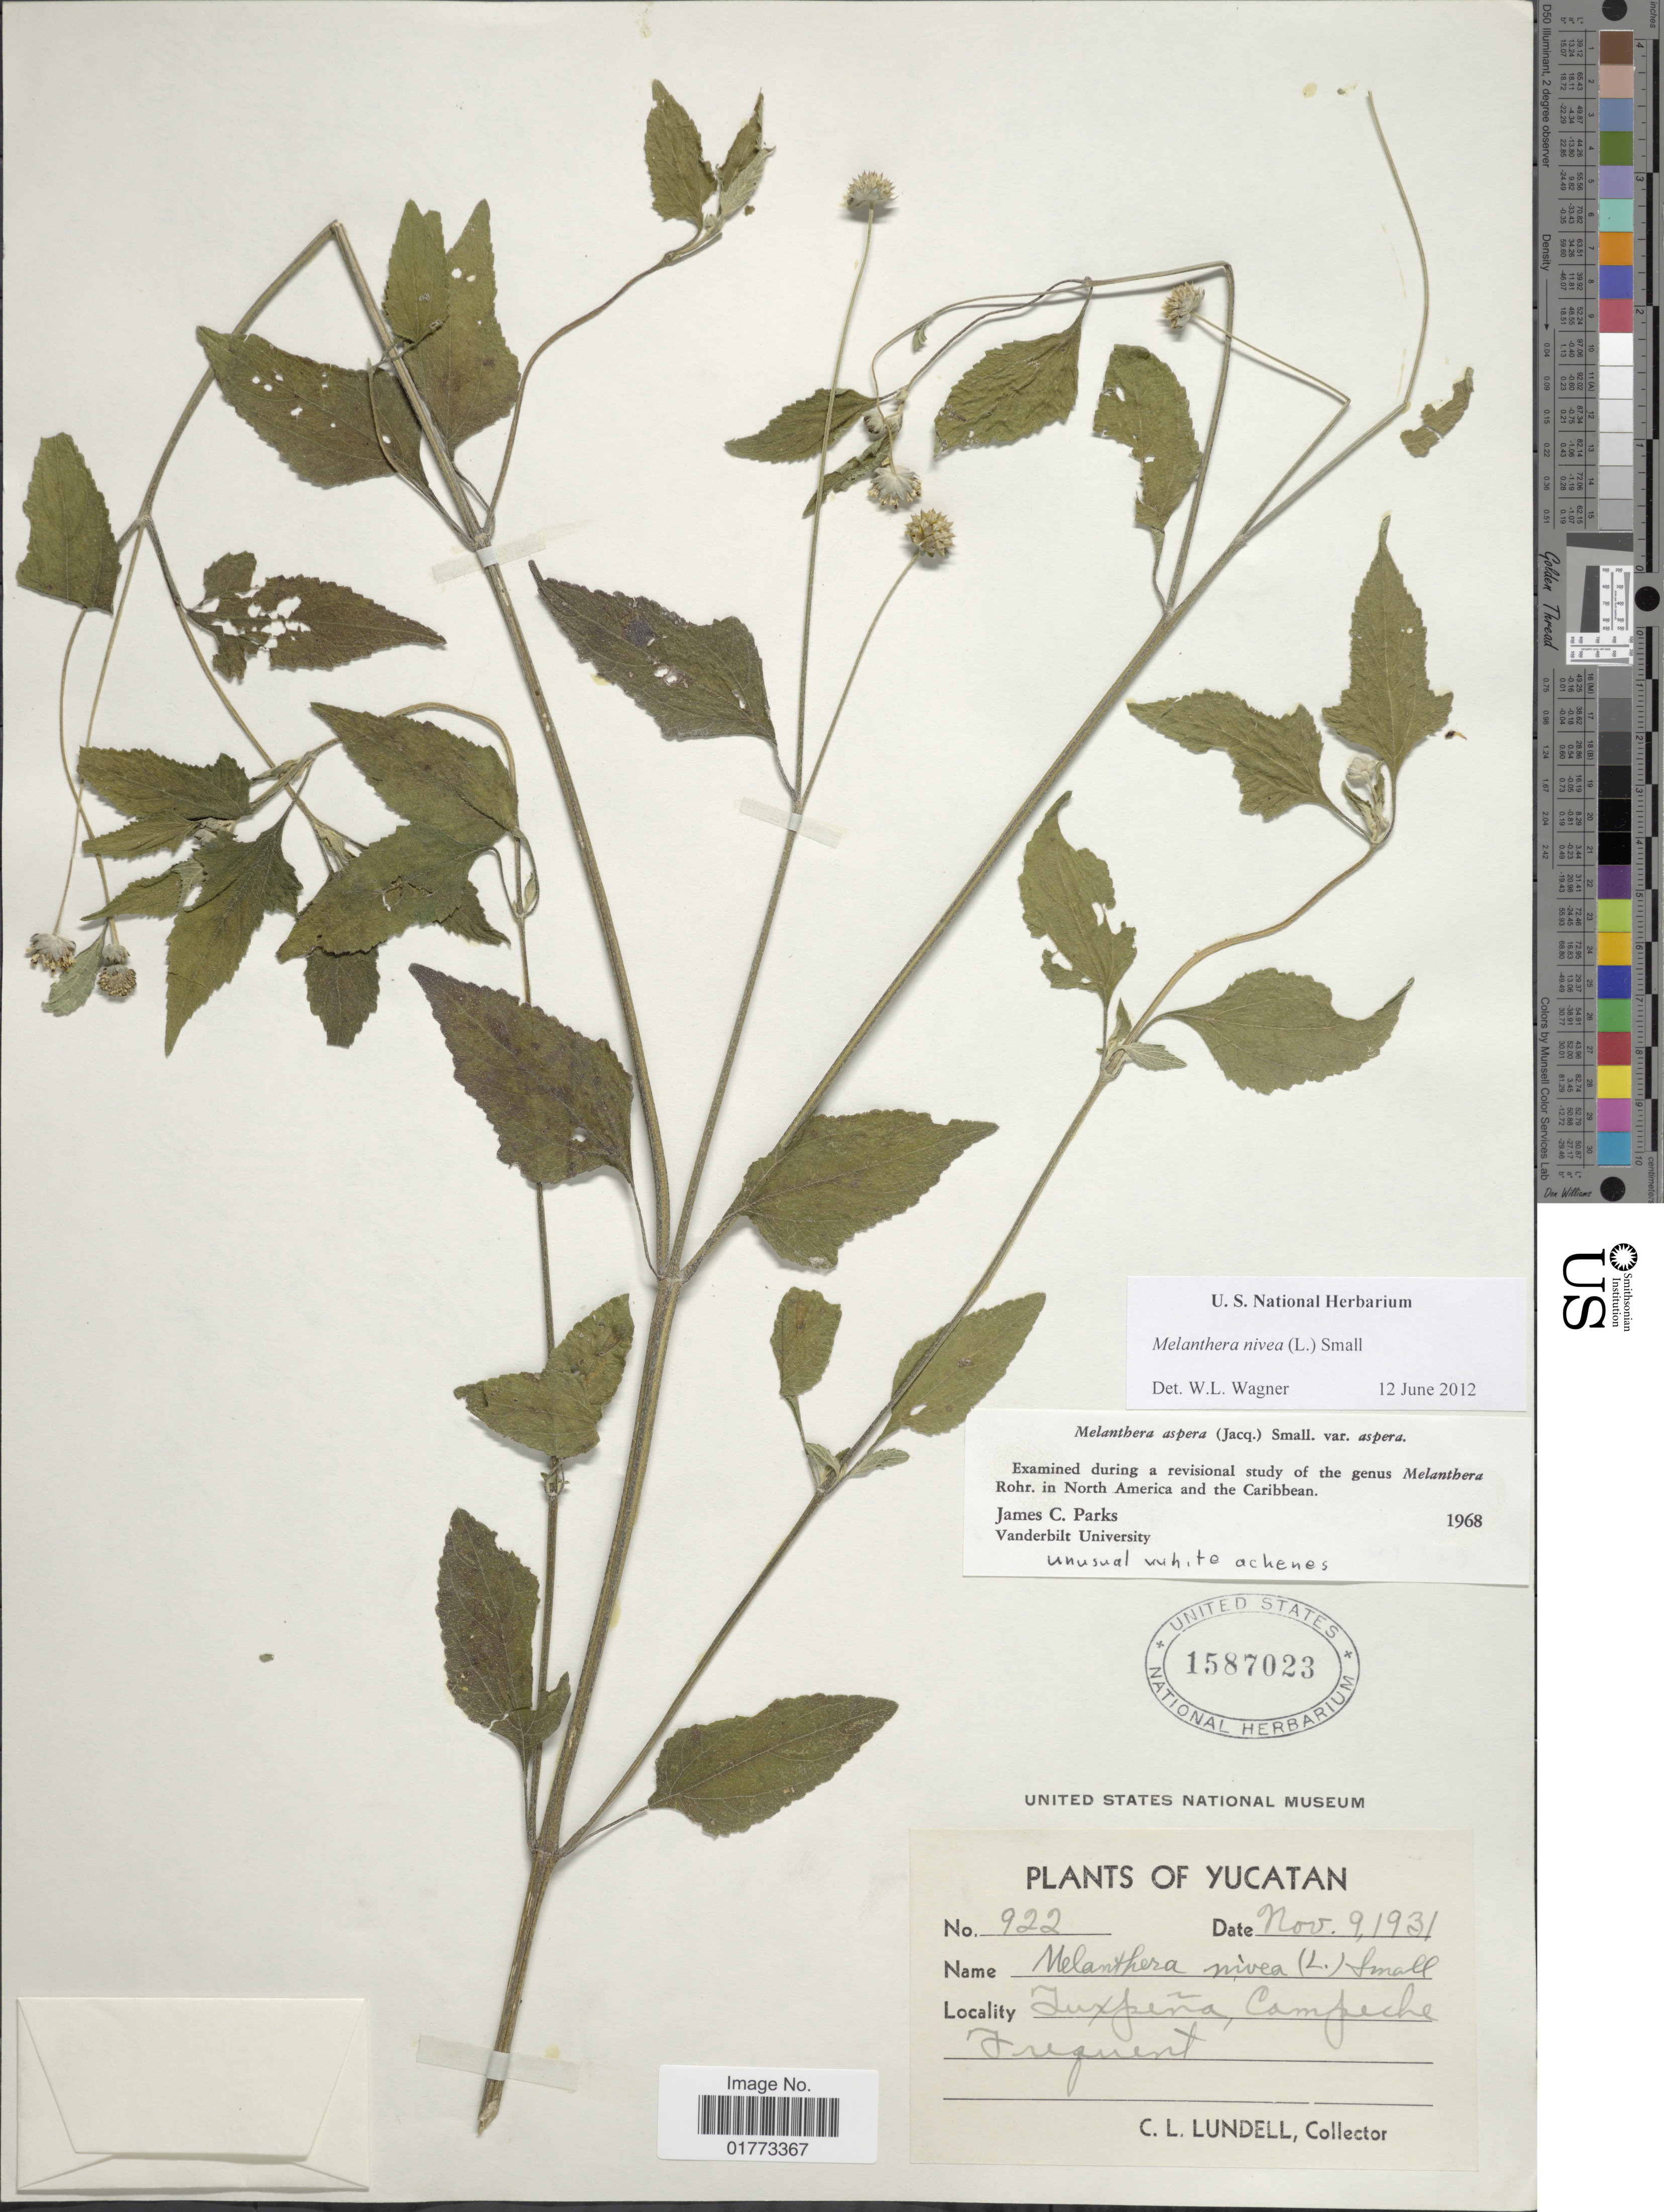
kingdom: Plantae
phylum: Tracheophyta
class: Magnoliopsida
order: Asterales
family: Asteraceae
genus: Melanthera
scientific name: Melanthera nivea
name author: (L.) Small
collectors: C. L. Lundell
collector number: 922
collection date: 1931-11-09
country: Mexico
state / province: Yucatán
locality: Juxpeña, Compeche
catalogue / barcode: US 1587023